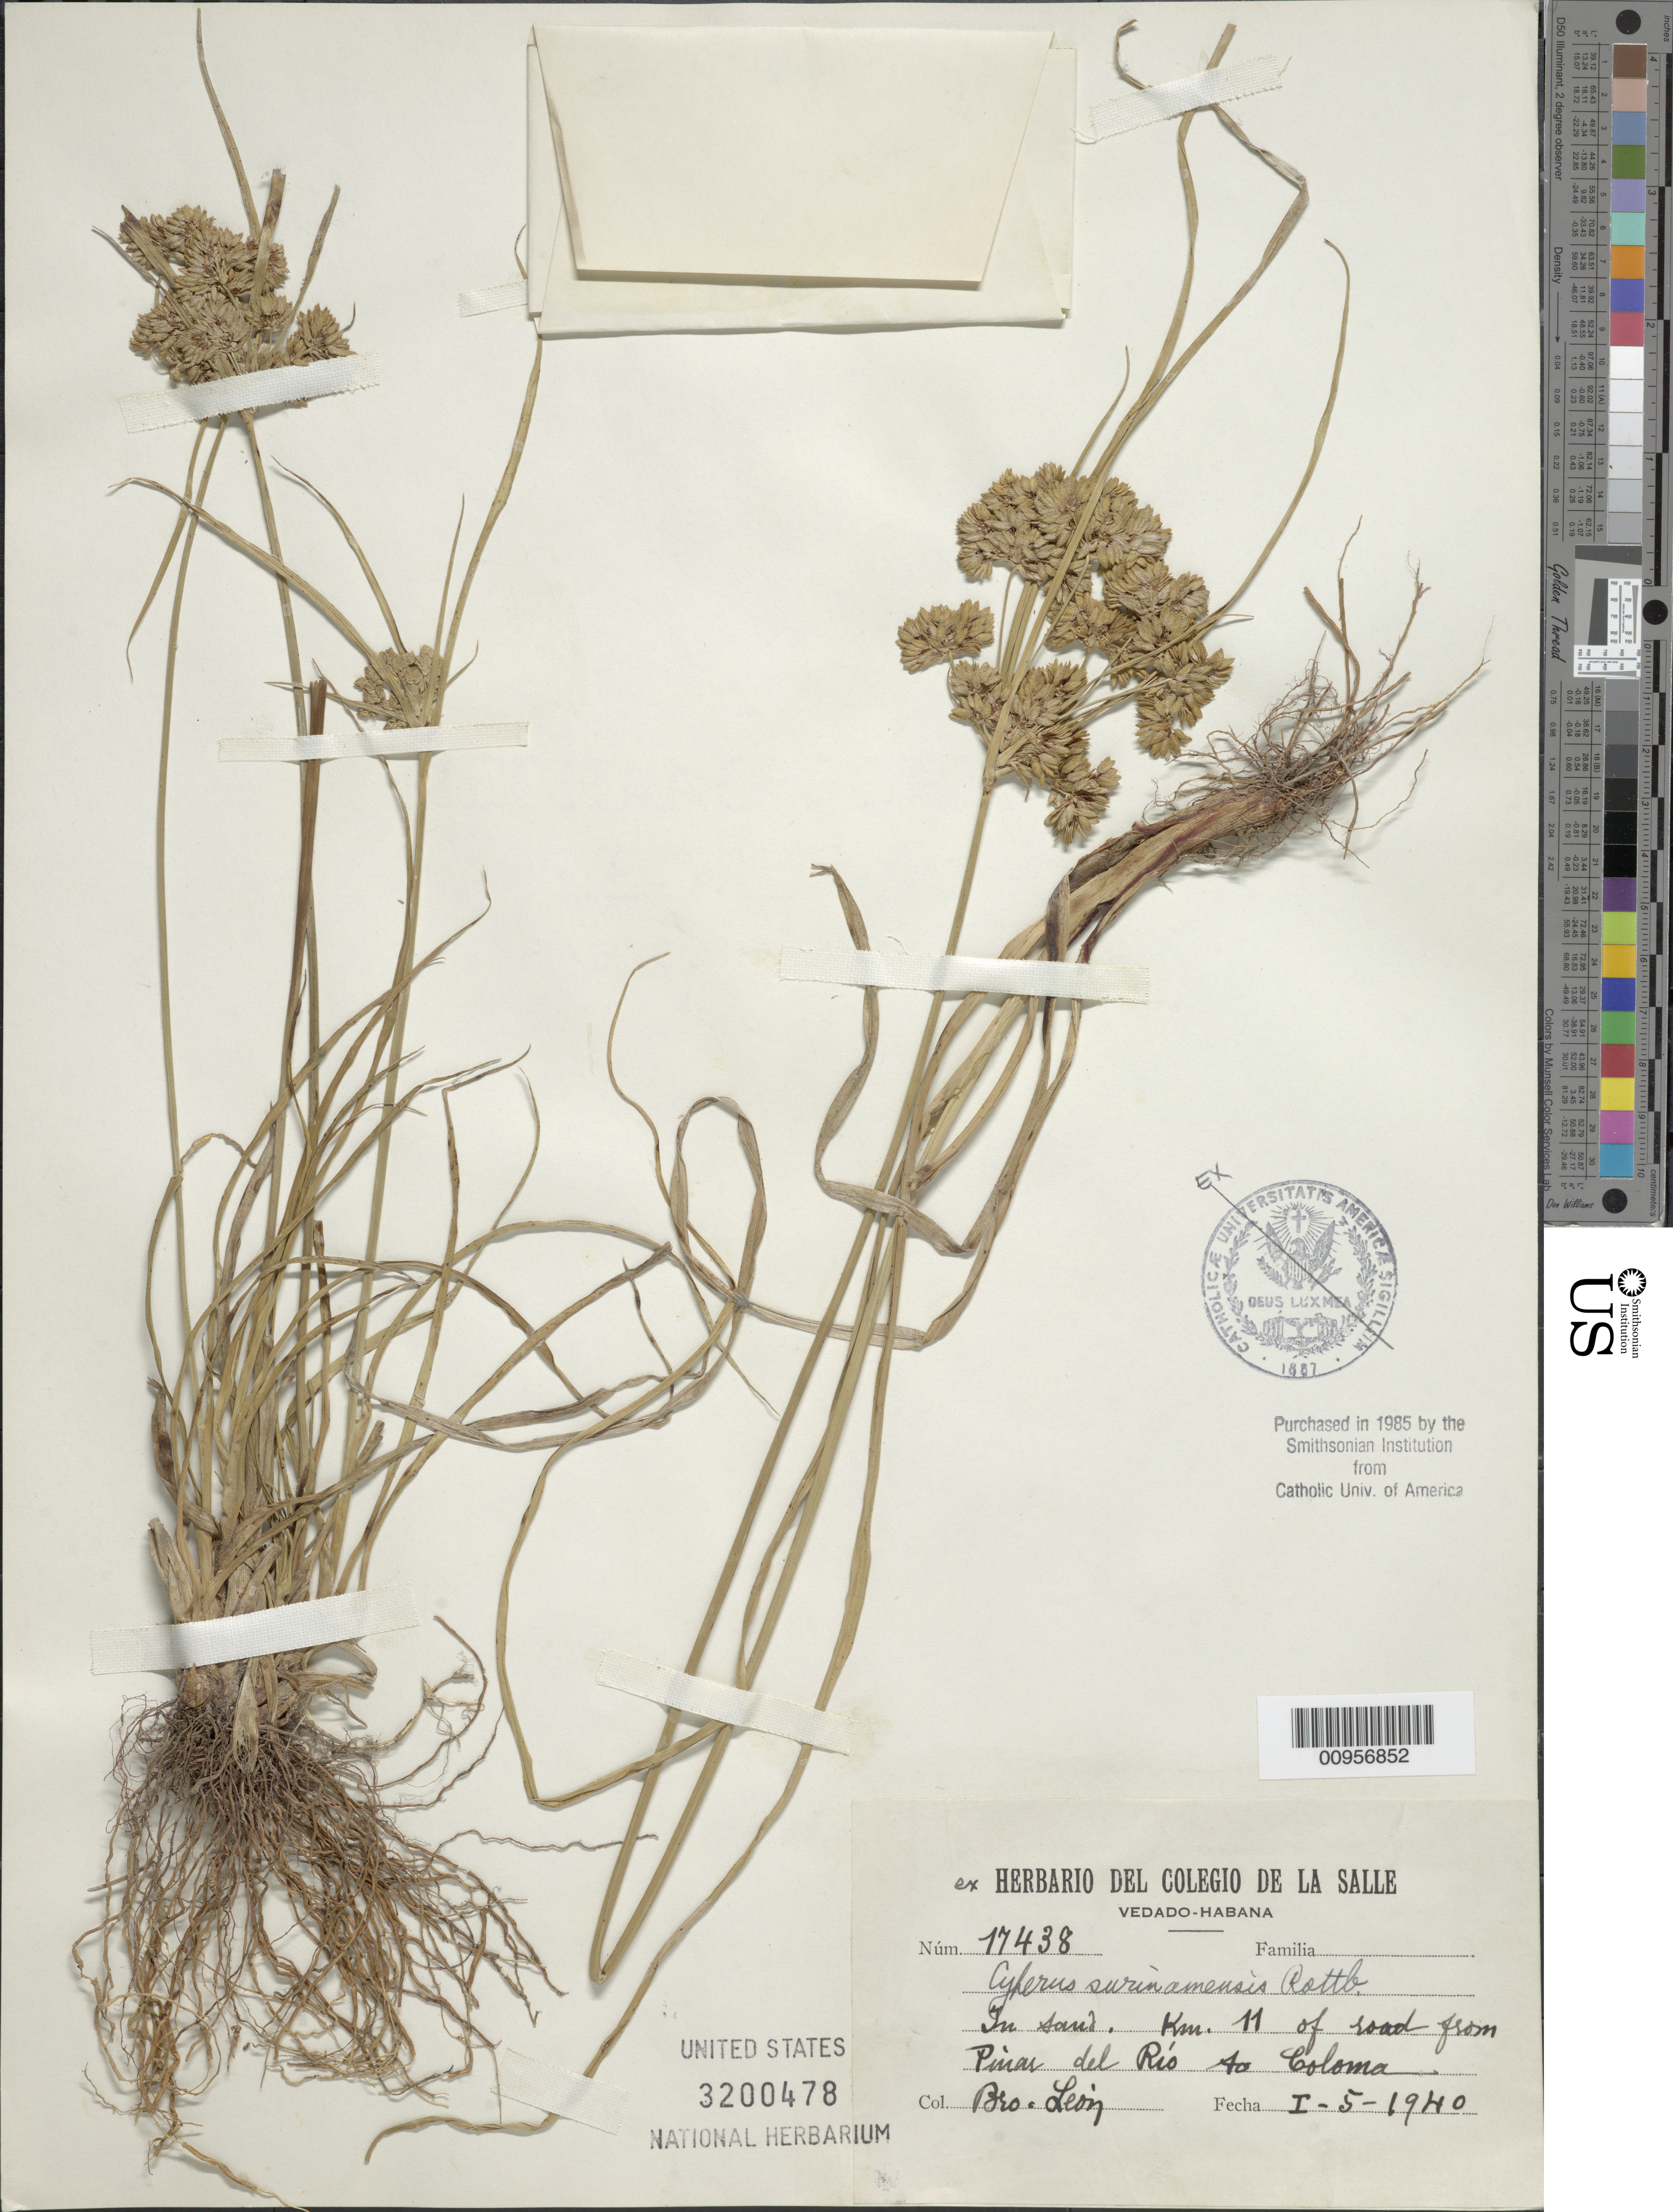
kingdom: Plantae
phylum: Tracheophyta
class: Liliopsida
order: Poales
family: Cyperaceae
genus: Cyperus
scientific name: Cyperus surinamensis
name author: Rottb.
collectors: Bro. León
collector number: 17438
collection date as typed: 05 Jan 1940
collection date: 1940-01-05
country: Cuba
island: Cuba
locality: Km 11 of road from Pinar del Rio to Coloma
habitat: In sand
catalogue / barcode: US 3200478